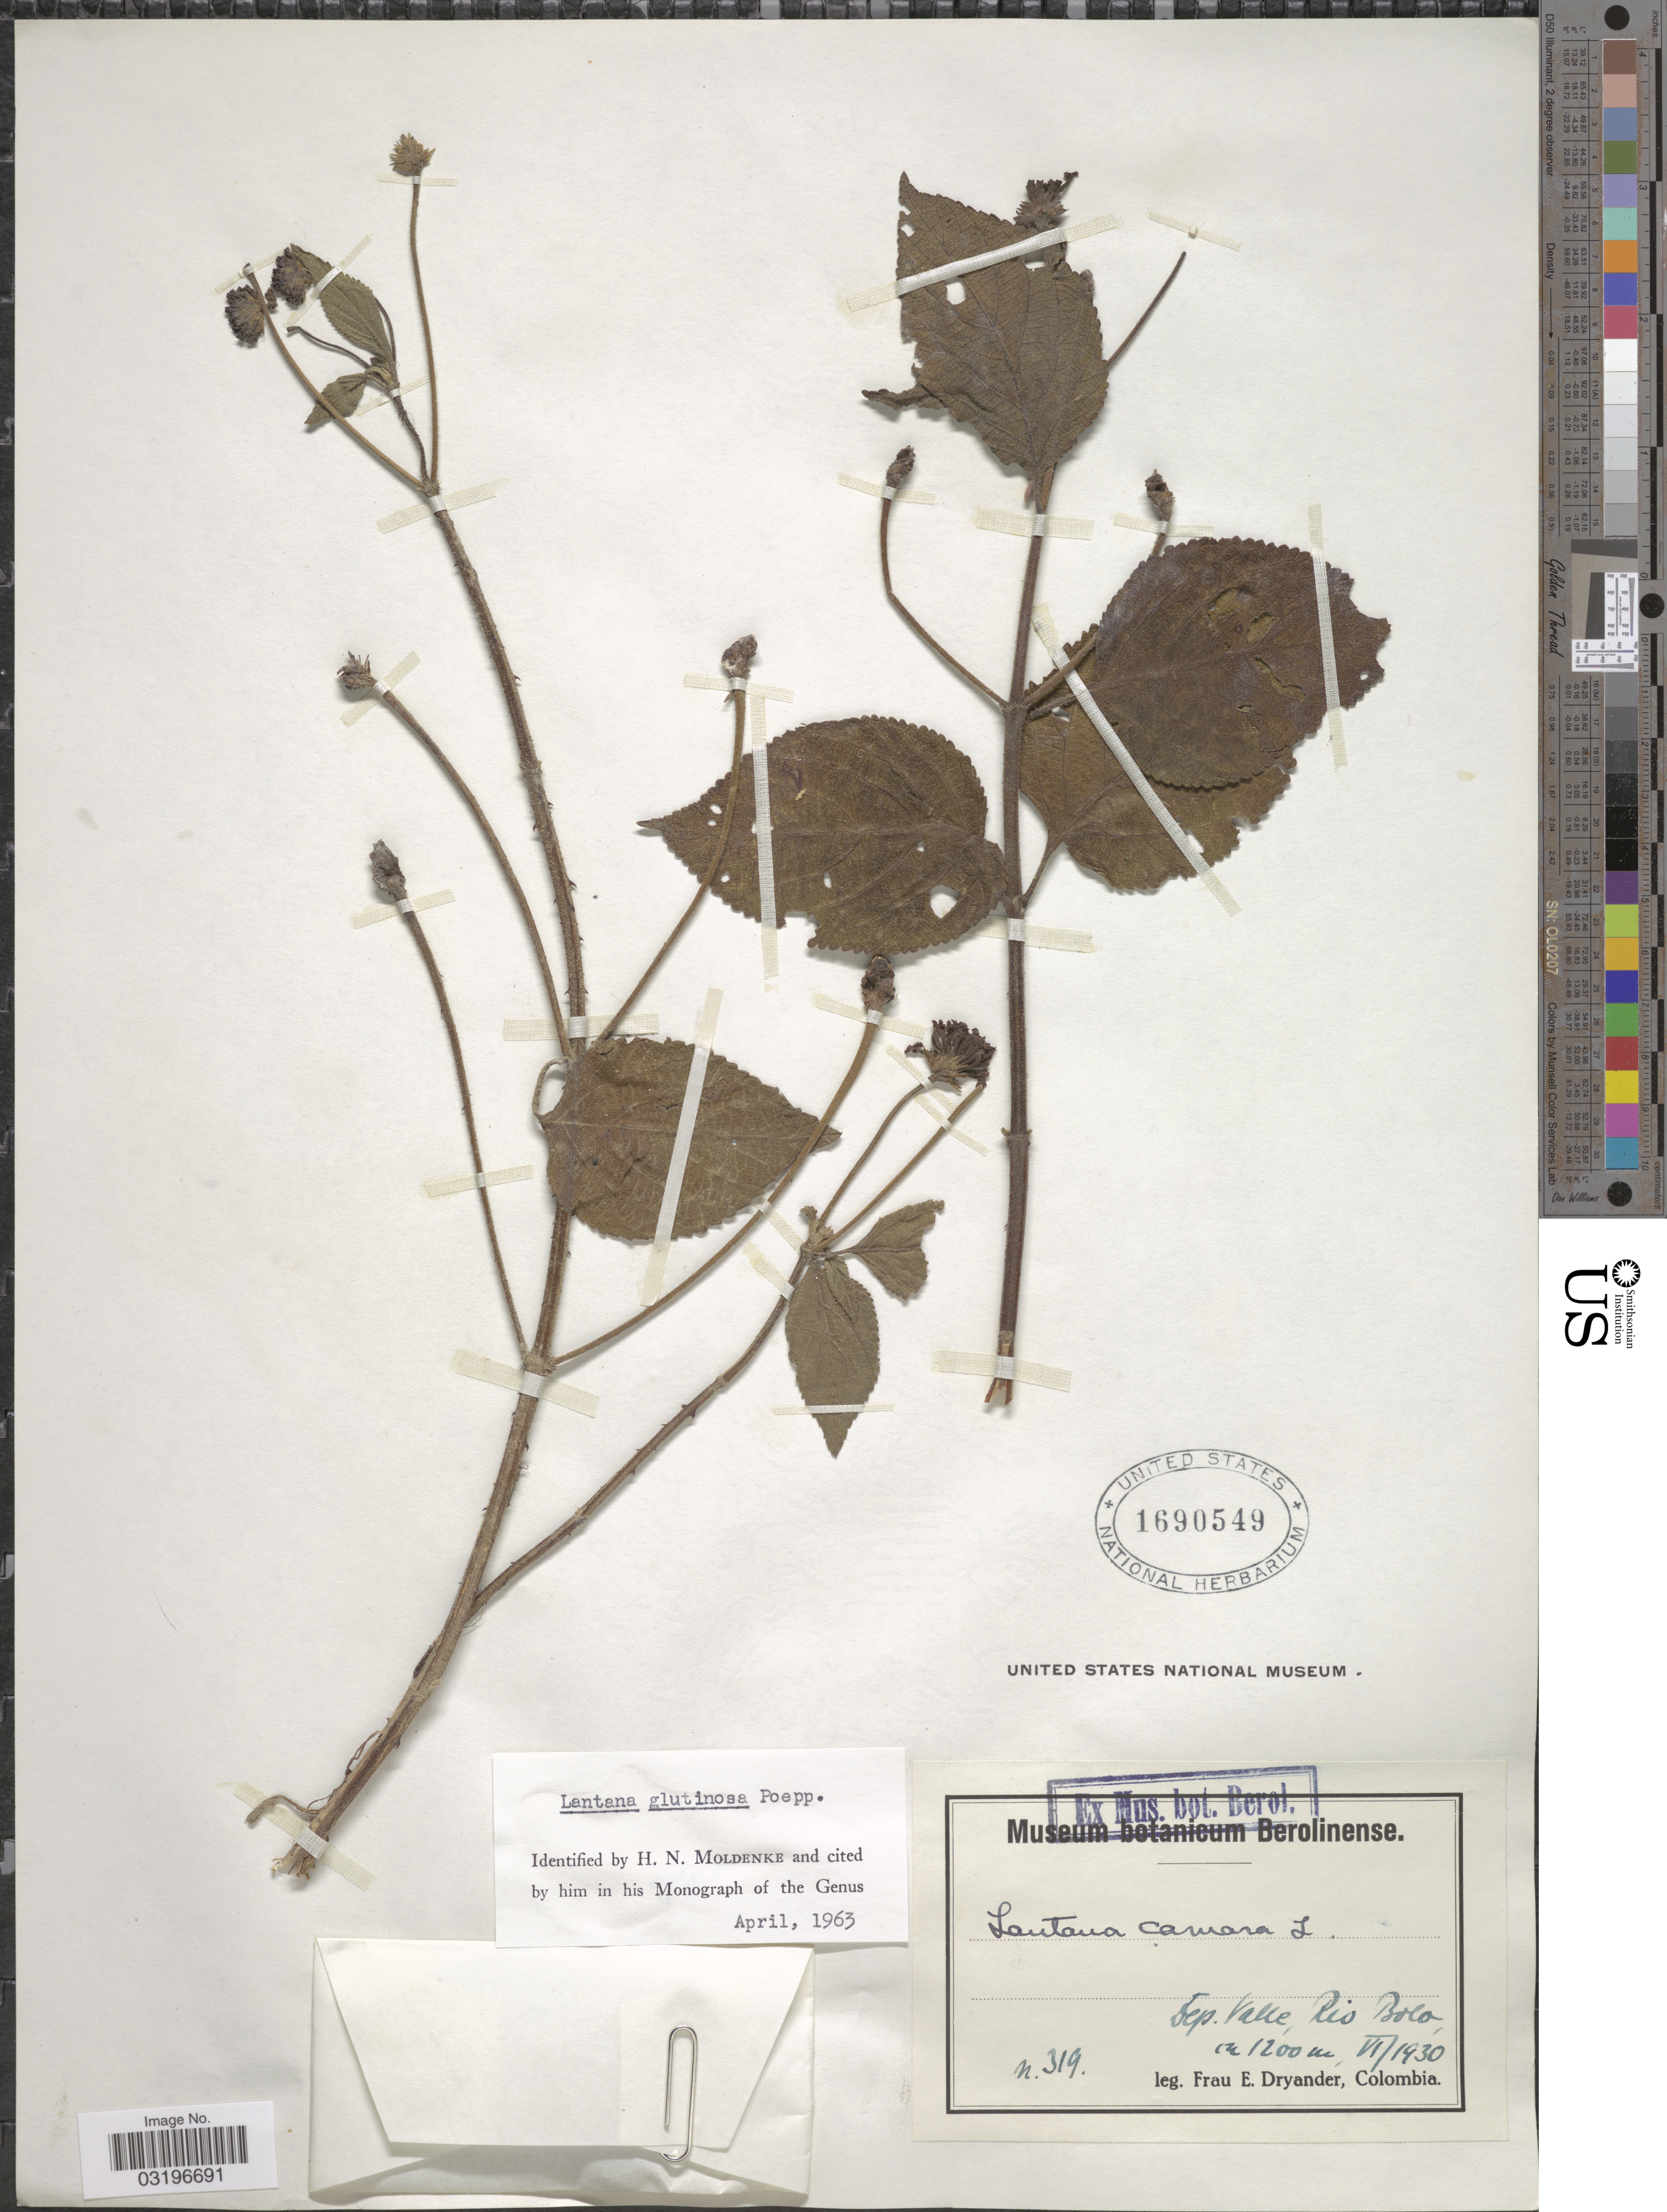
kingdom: Plantae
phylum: Tracheophyta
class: Magnoliopsida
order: Lamiales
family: Verbenaceae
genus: Lantana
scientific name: Lantana glutinosa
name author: Poepp.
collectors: F. Dryander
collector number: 319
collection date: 1930-06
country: Colombia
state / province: Valle del Cauca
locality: Dep. Valle, Rio Bolo.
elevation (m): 1200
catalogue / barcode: US 1690549